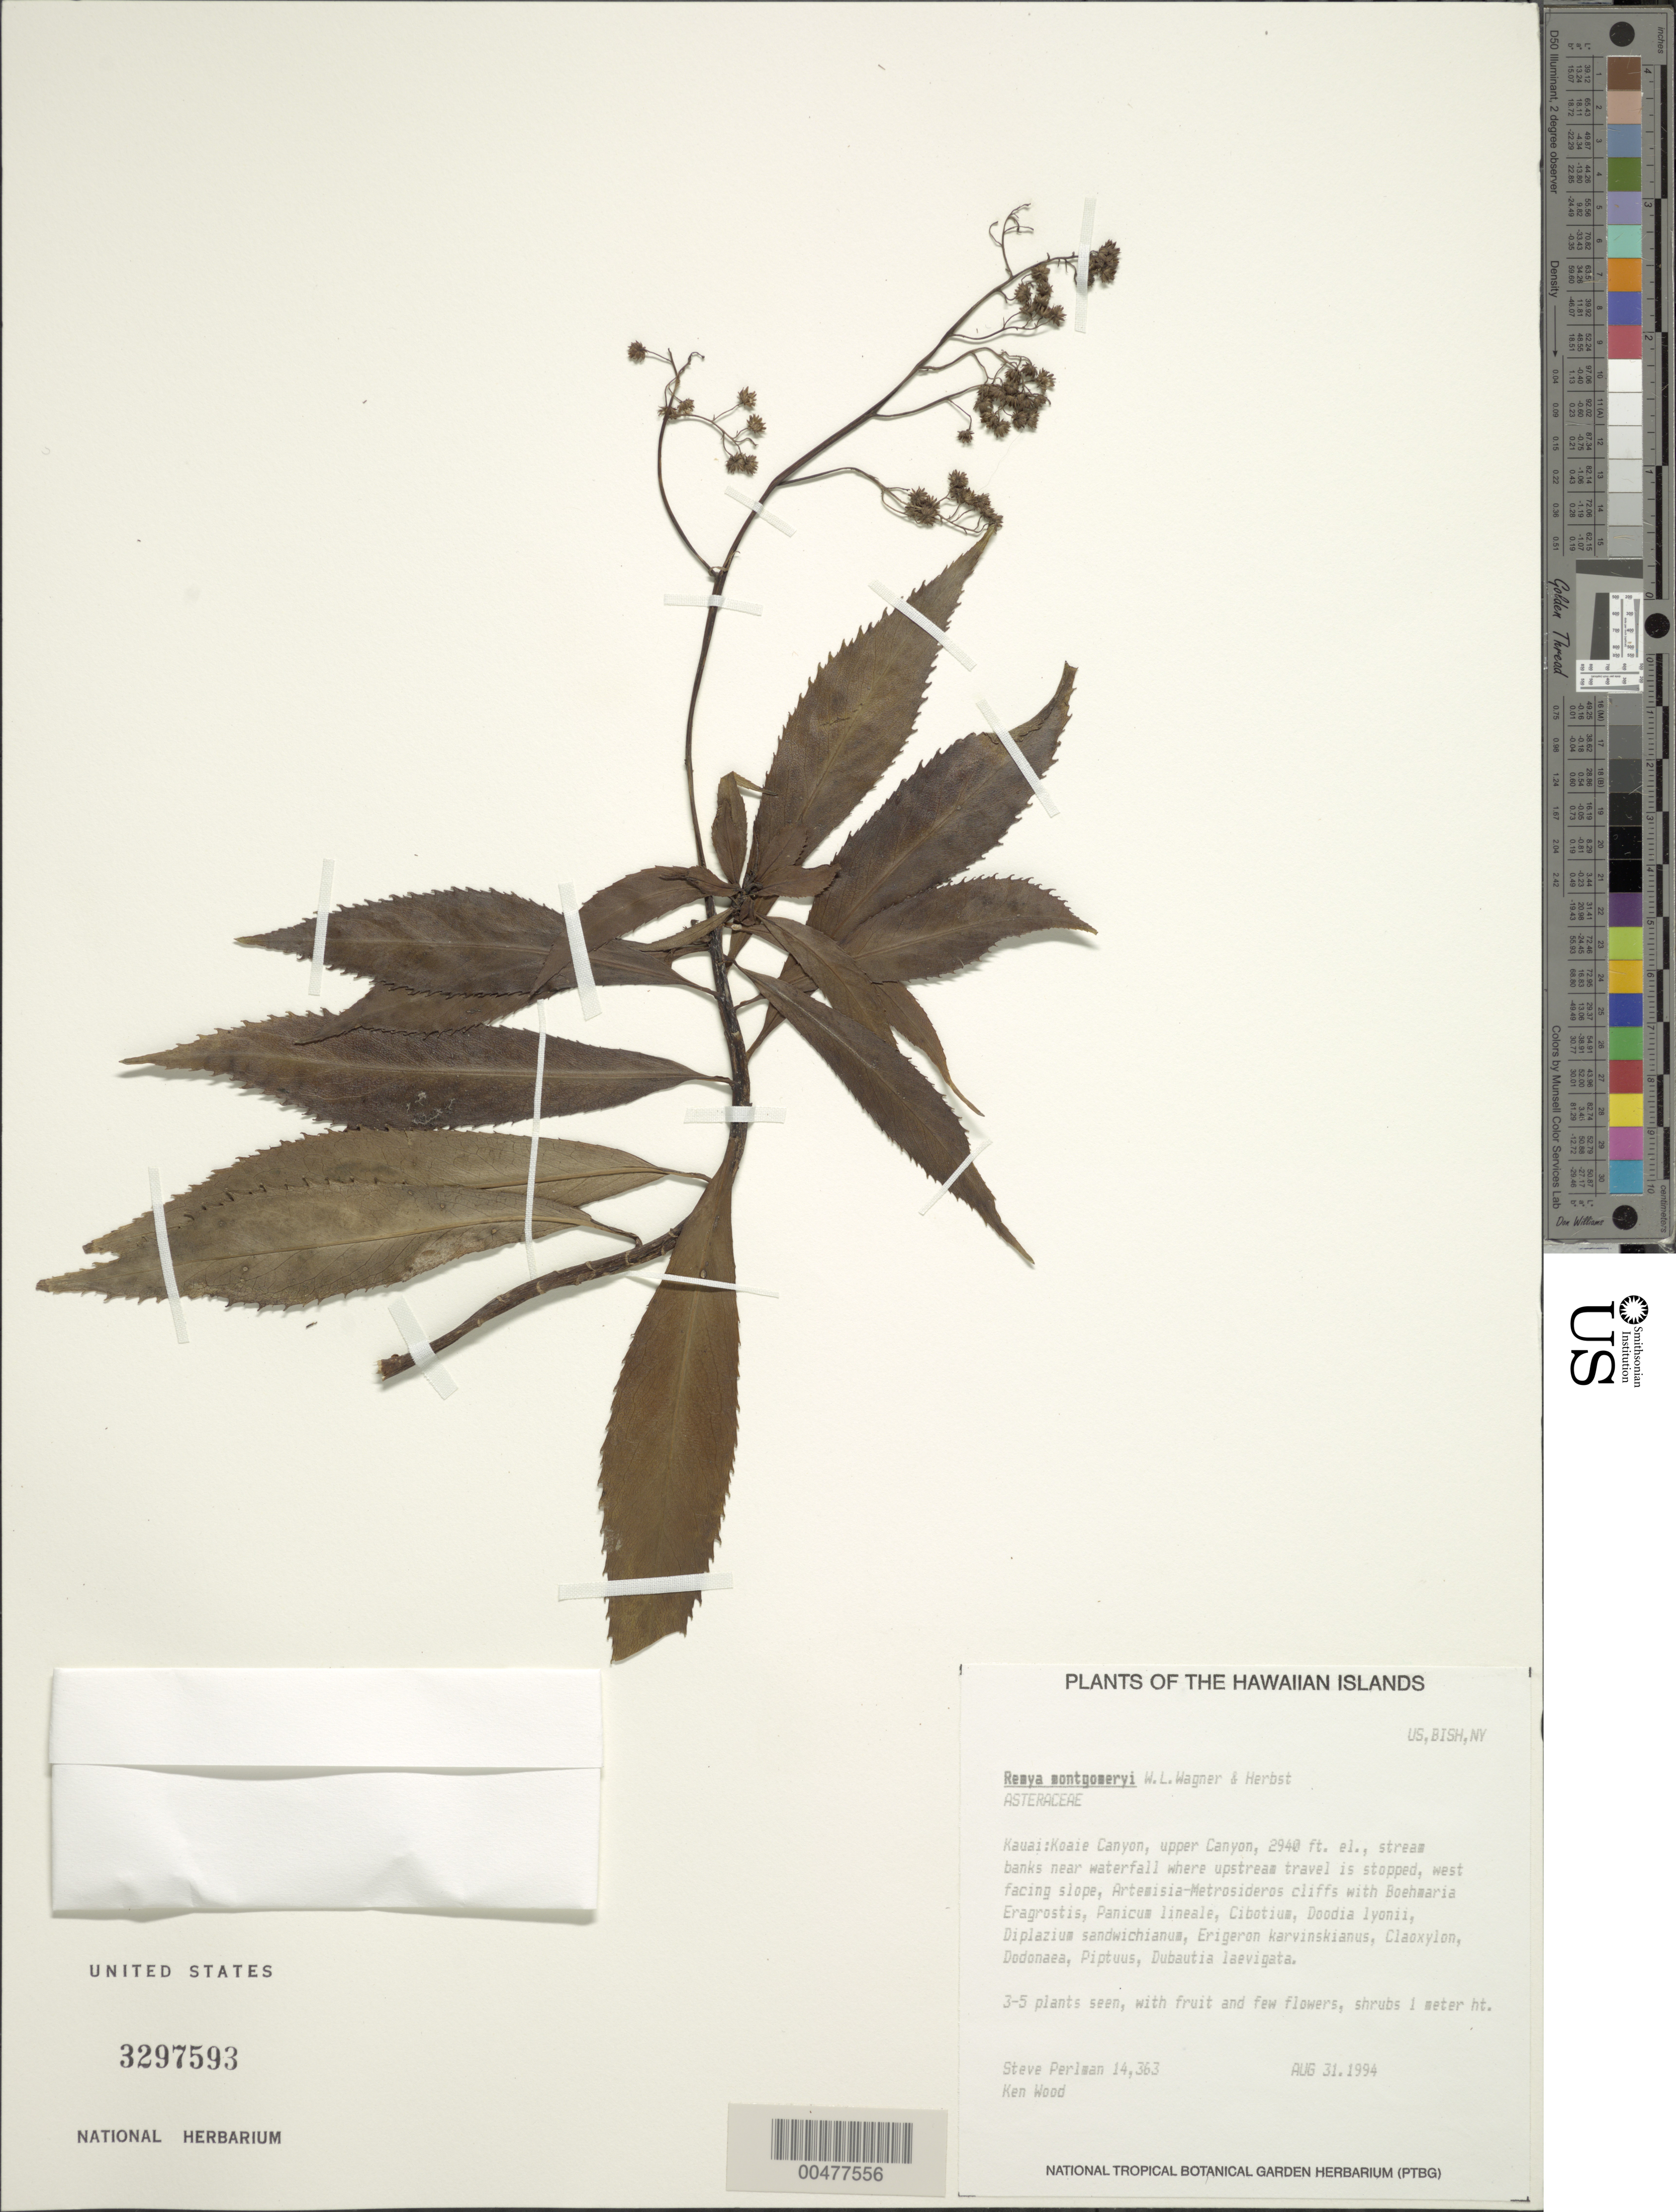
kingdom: Plantae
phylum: Tracheophyta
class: Magnoliopsida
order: Asterales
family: Asteraceae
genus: Remya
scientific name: Remya montgomeryi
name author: W.L. Wagner & D.R. Herbst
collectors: S. P. Perlman & K. Wood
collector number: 14363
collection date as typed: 31 Aug 1994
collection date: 1994-08-31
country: United States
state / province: Hawaii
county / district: Kauai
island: Kaua'i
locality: Koaie Canyon, upper Canyon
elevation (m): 896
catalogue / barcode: US 3297593